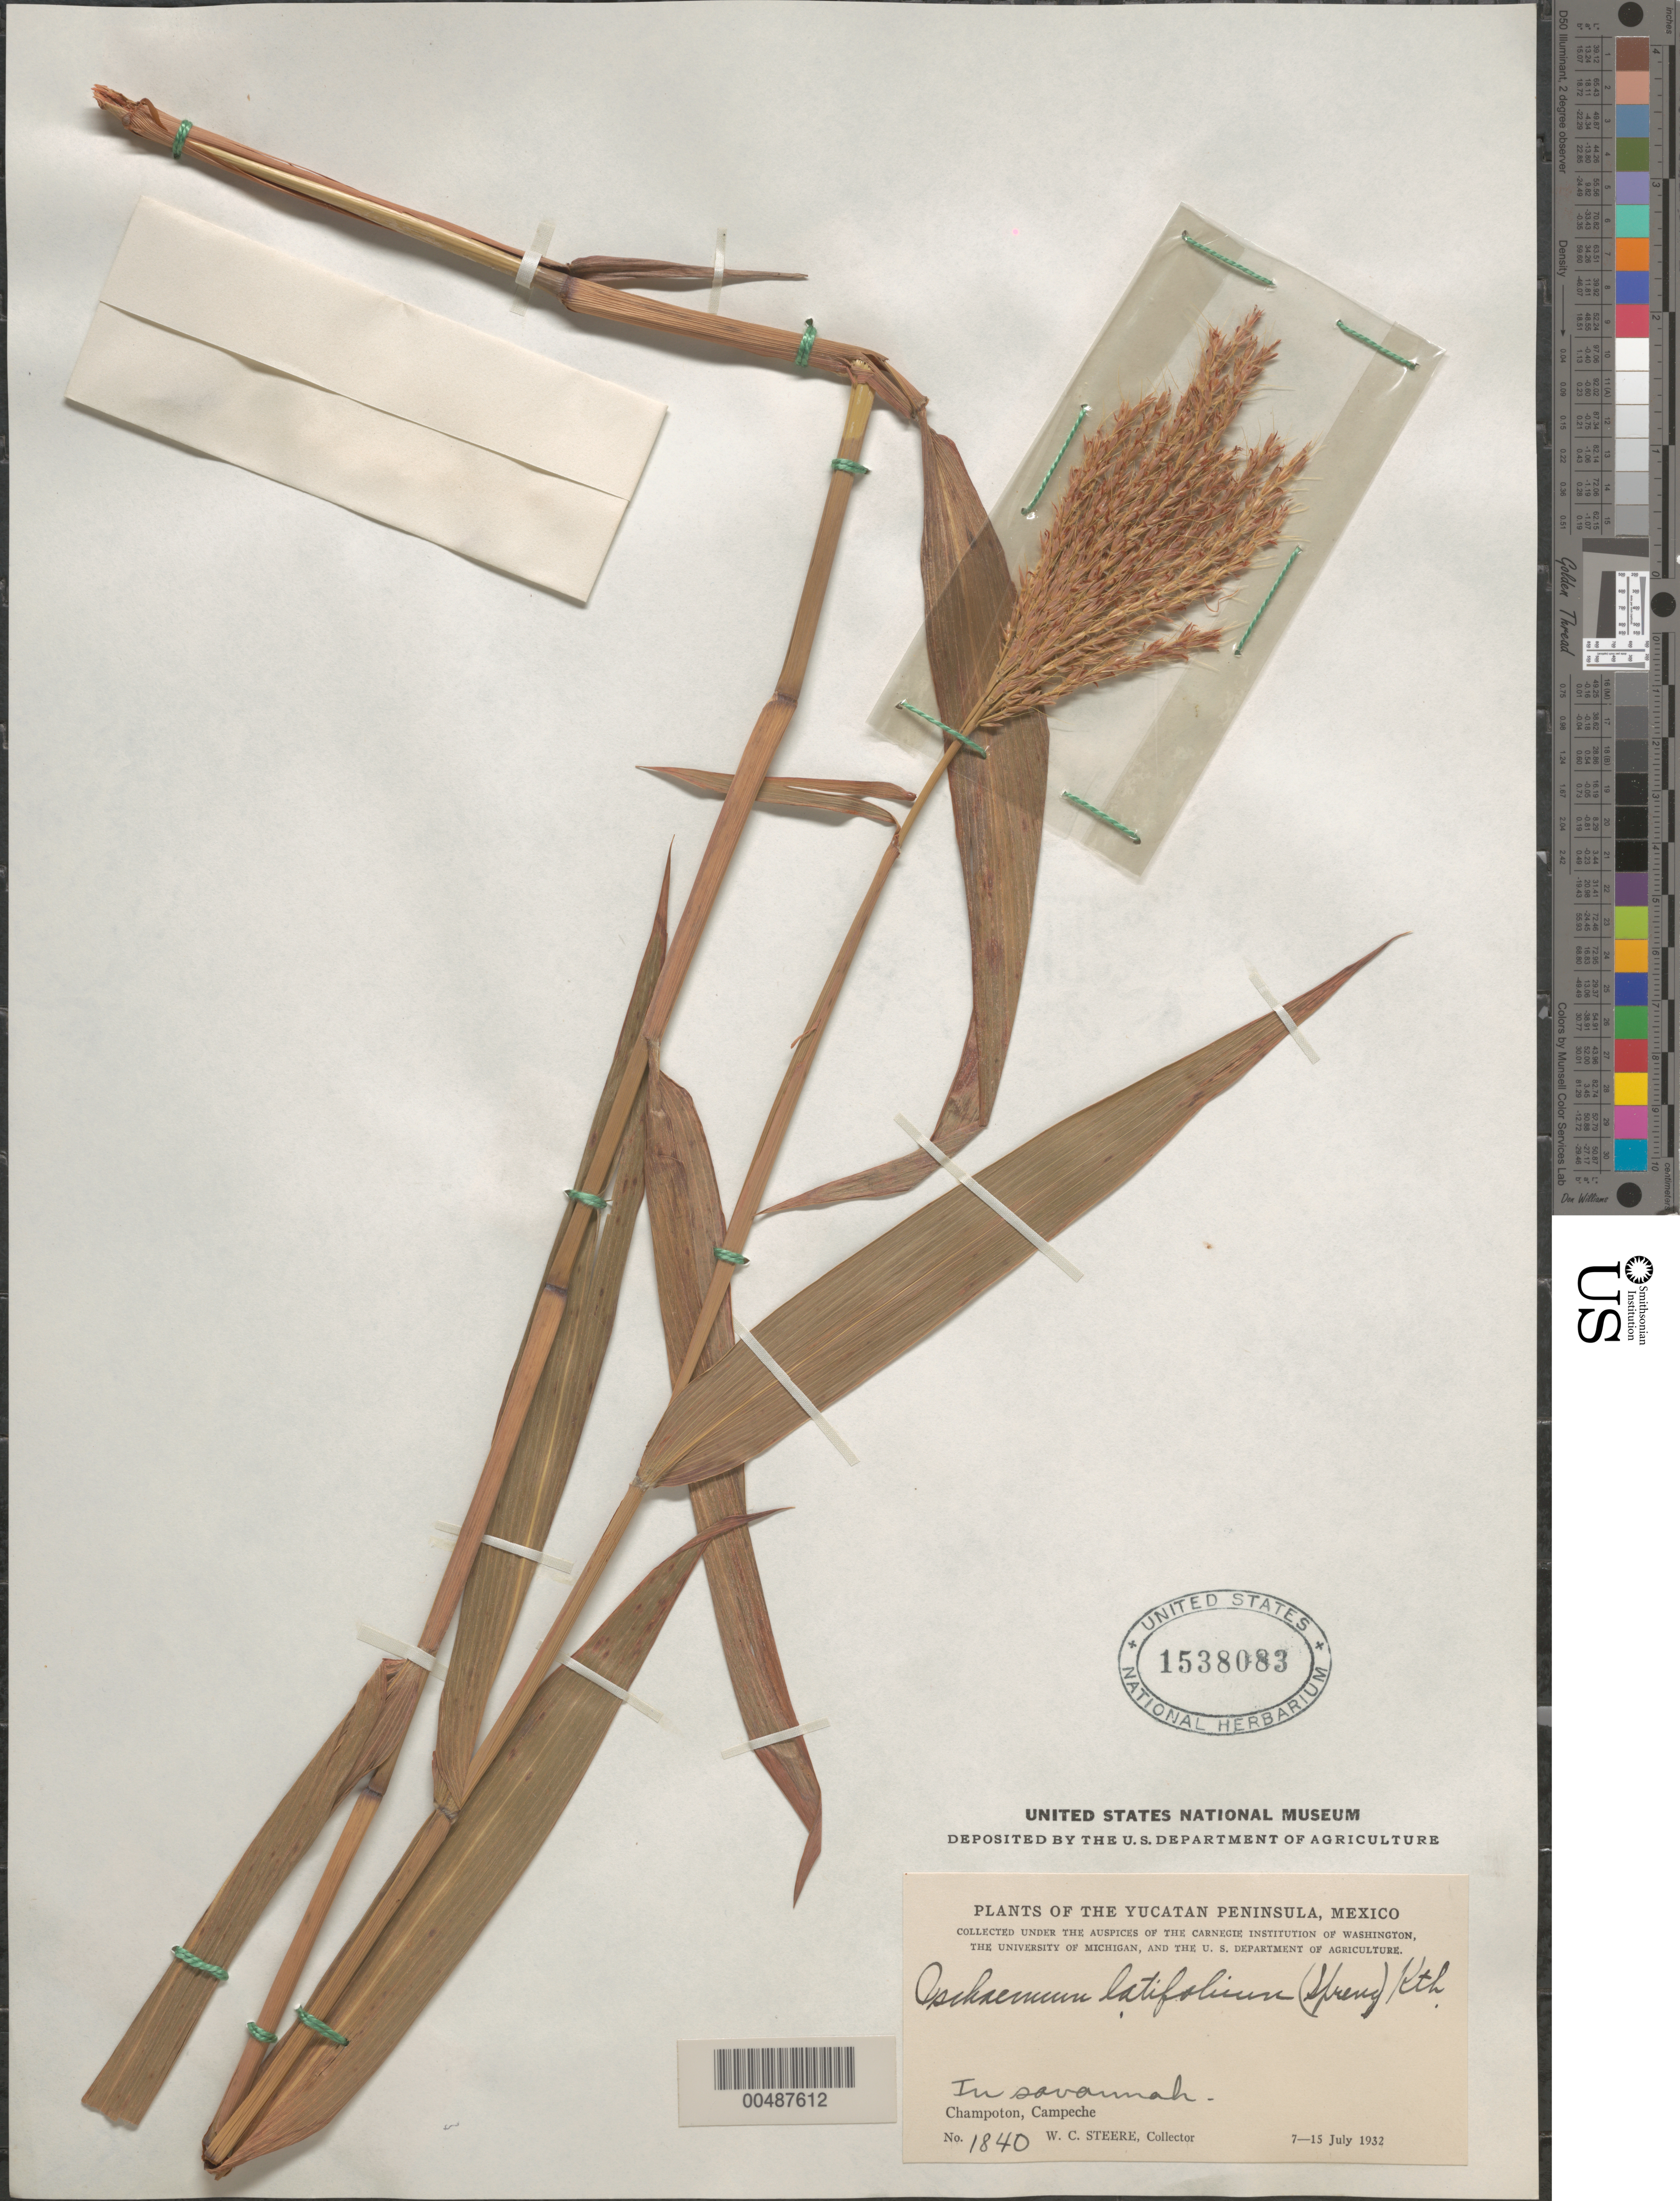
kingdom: Plantae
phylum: Tracheophyta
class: Liliopsida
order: Poales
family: Poaceae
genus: Ischaemum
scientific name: Ischaemum latifolium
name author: (Spreng.) Kunth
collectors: W. C. Steere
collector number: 1840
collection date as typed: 7 Jul 1932 to 15 Jul 1932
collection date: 1932-07-07/1932-07-15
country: Mexico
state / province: Chiapas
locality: Yucatan Peninsula, Champoton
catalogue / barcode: US 1538083